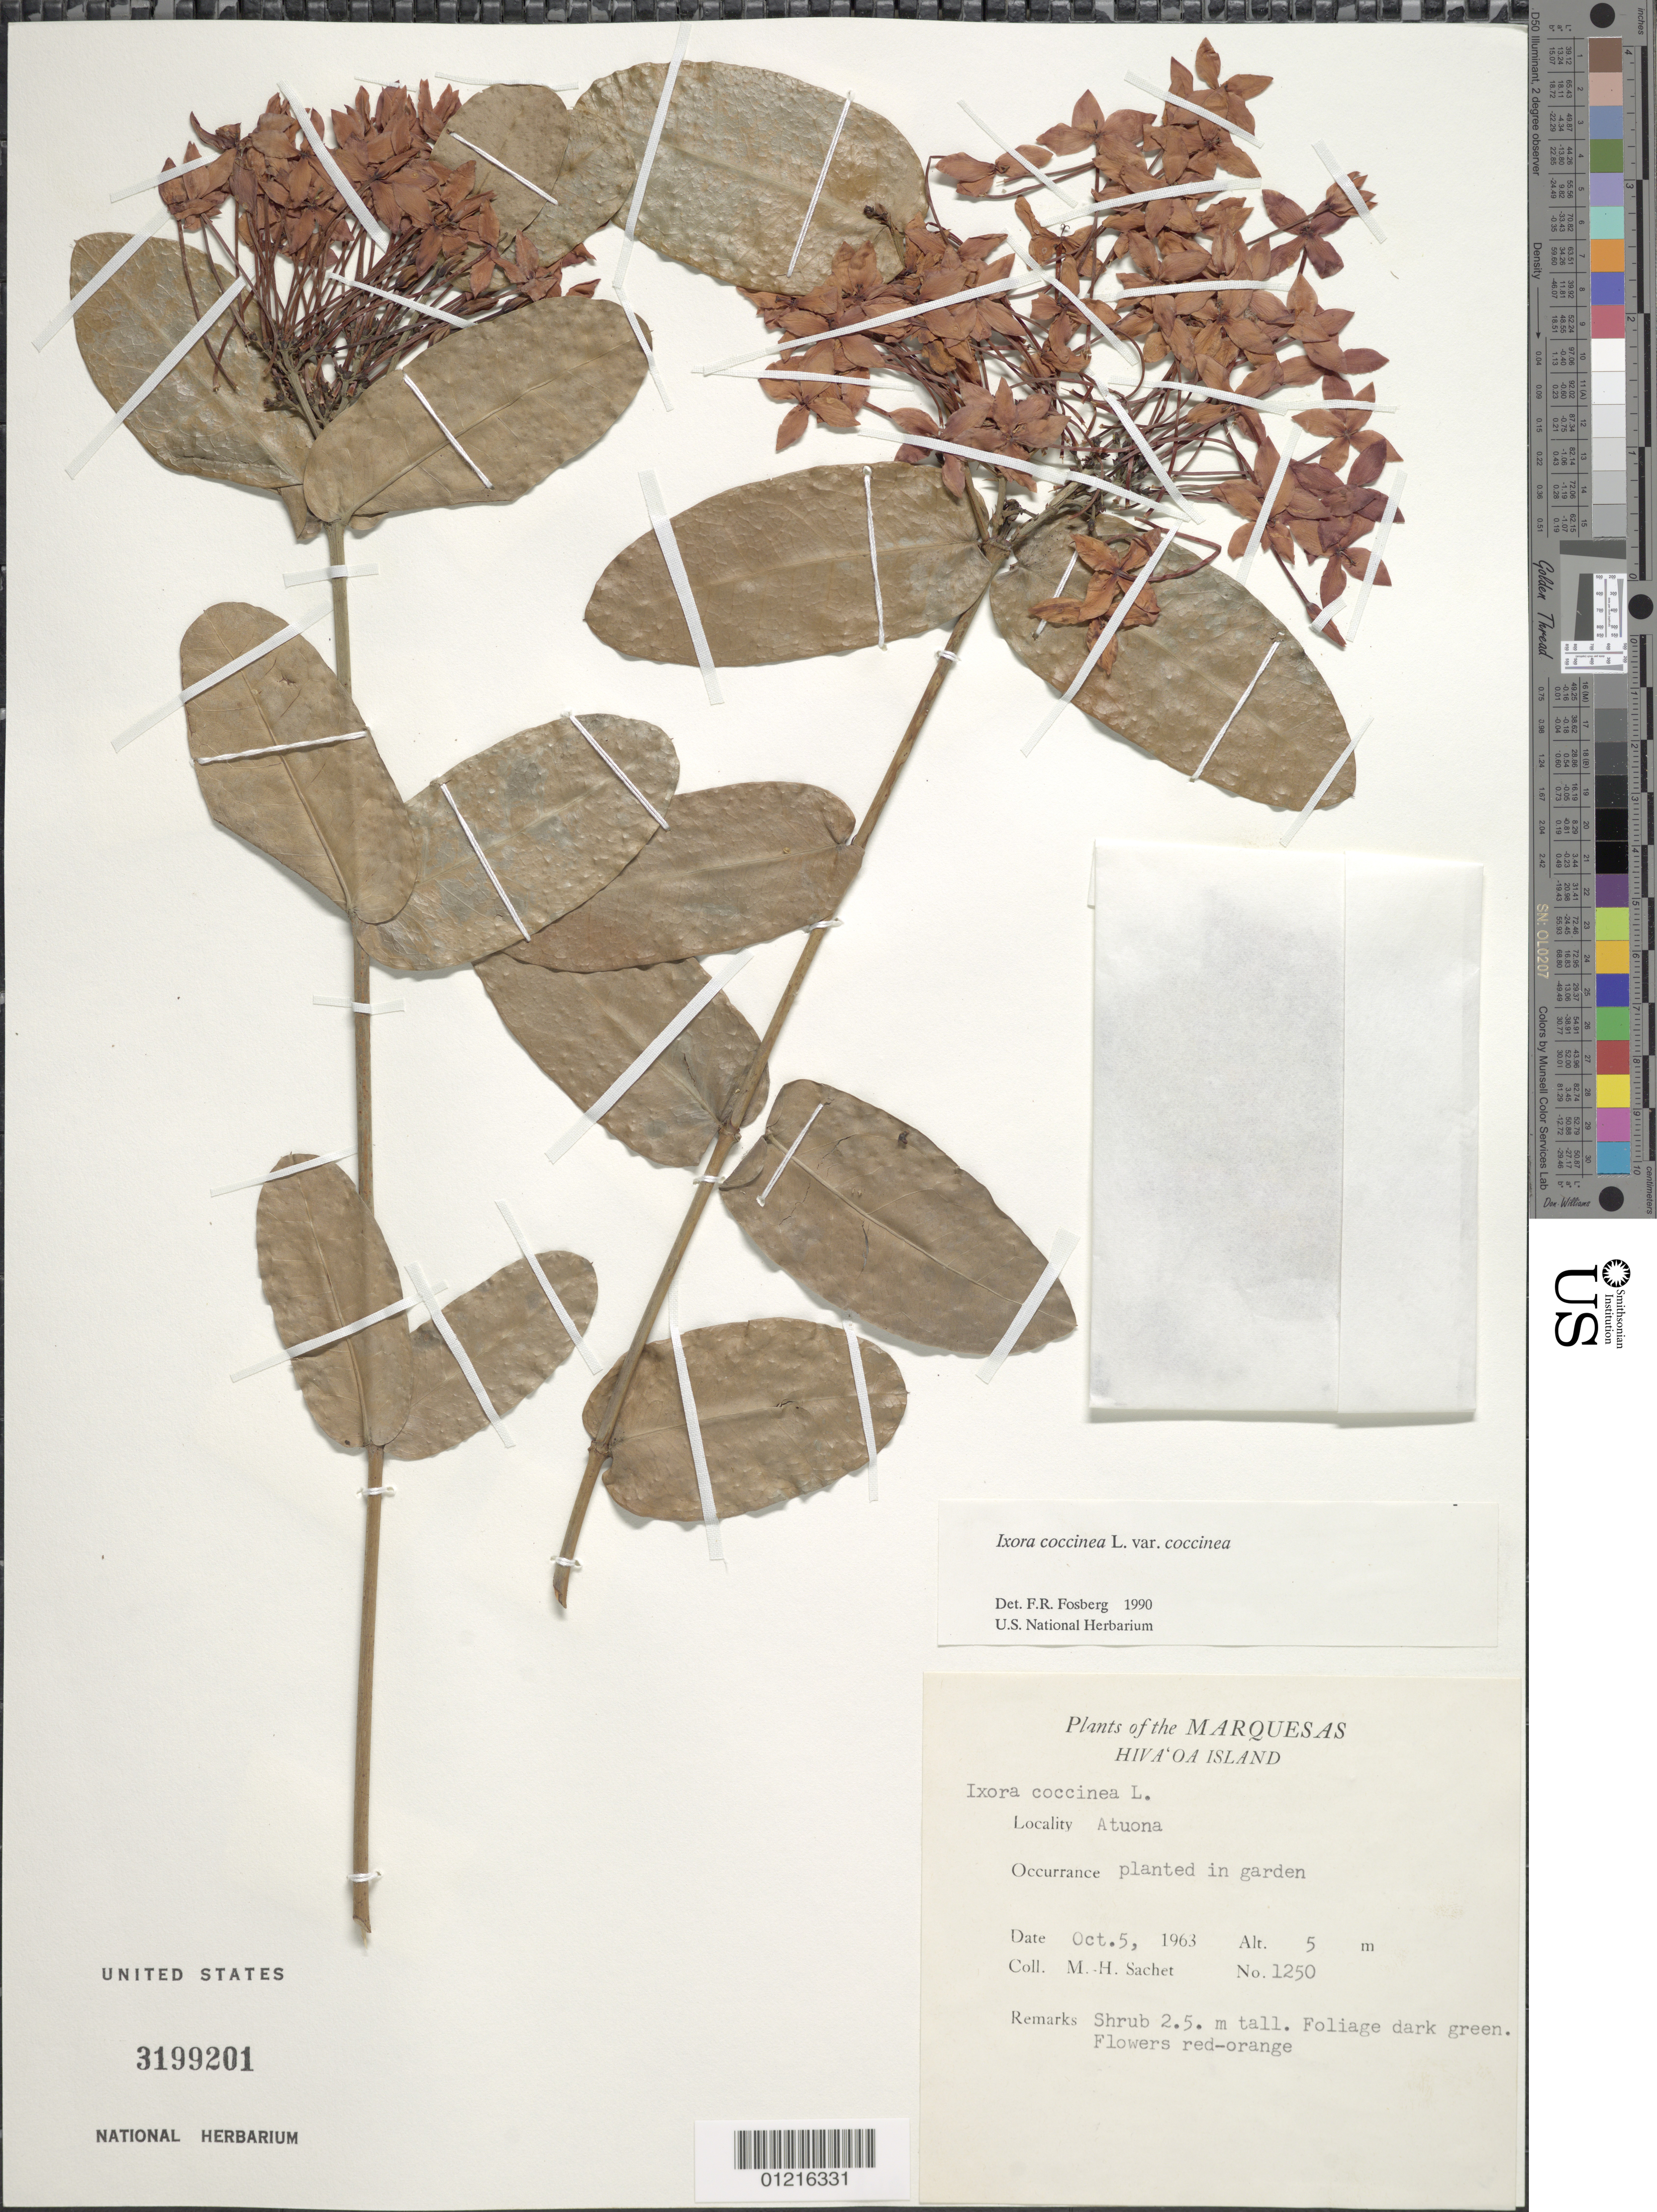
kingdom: Plantae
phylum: Tracheophyta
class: Magnoliopsida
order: Gentianales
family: Rubiaceae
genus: Ixora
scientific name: Ixora coccinea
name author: L.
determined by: Fosberg, F. R.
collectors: M.-H. Sachet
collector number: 1250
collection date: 1963-10-05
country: French Polynesia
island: Hiva Oa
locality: Atuona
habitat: Planted in Garden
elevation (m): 5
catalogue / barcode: US 3199201